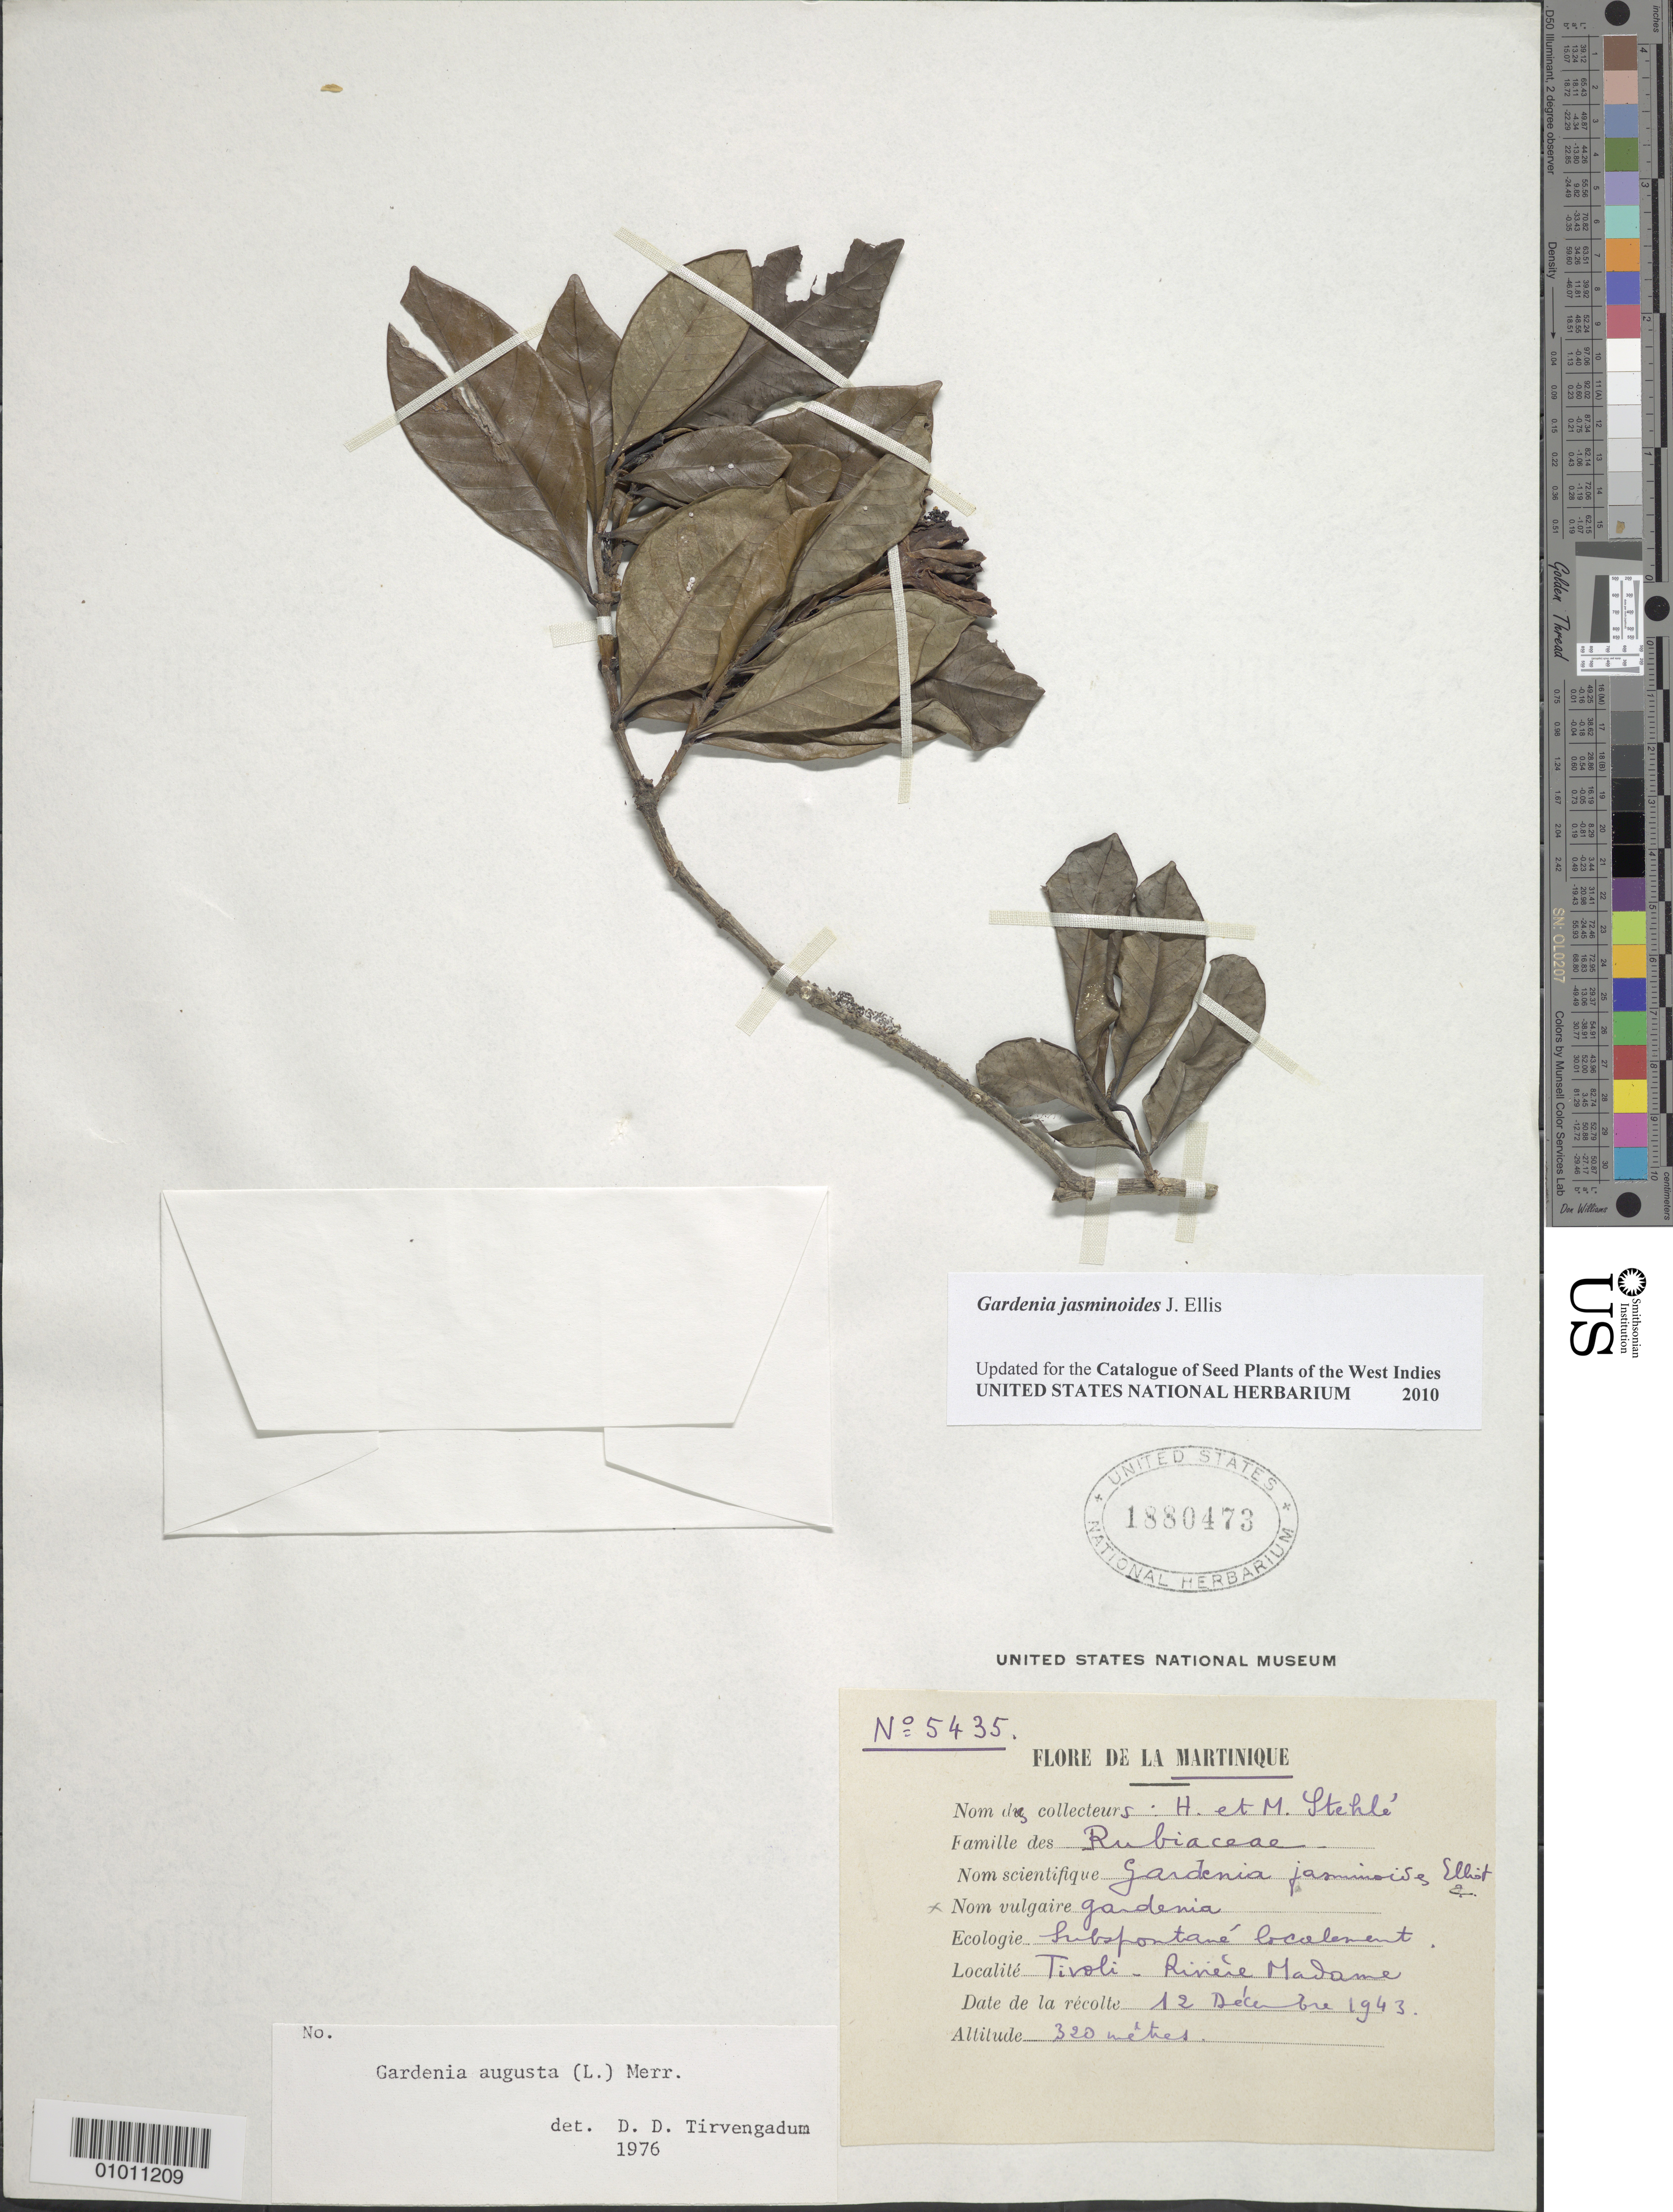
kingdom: Plantae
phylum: Tracheophyta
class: Magnoliopsida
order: Gentianales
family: Rubiaceae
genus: Gardenia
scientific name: Gardenia jasminoides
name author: J. Ellis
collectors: H. Stehlé & M. Stehlé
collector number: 5435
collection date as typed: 12 Dec 1943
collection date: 1943-12-12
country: Martinique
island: Martinique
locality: Tivoli, Riv. Madame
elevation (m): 320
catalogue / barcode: US 1880473